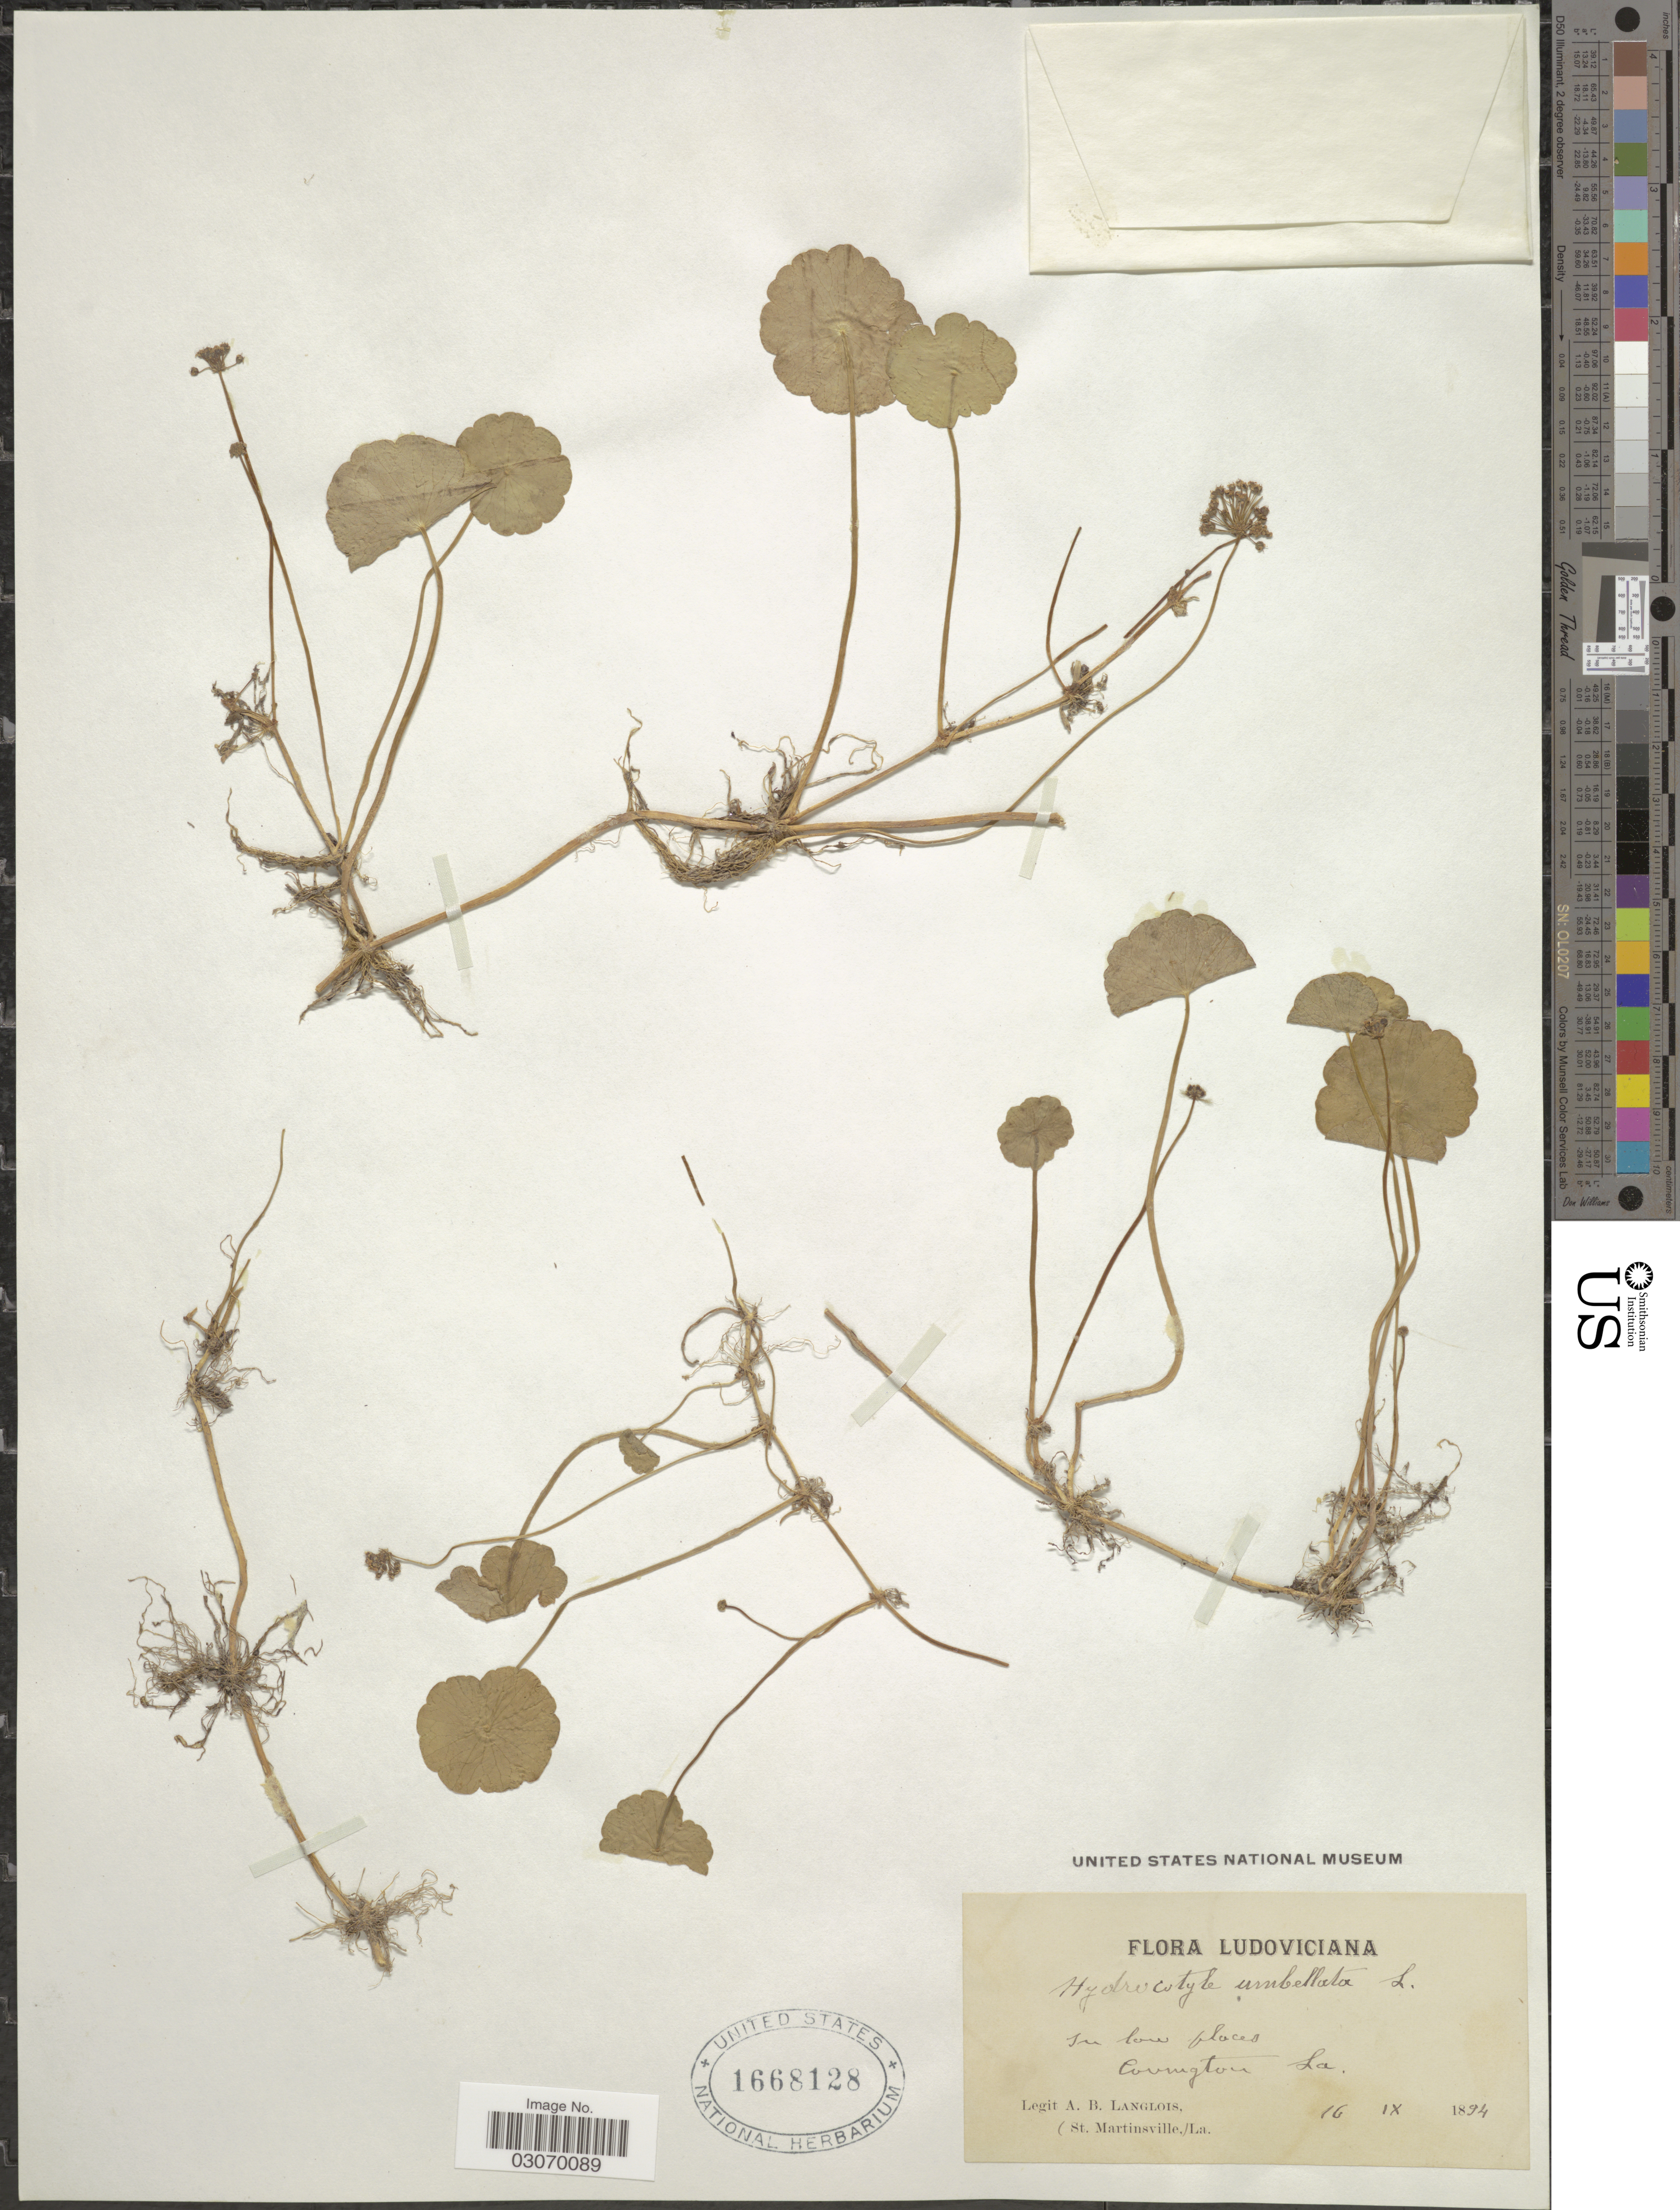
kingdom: Plantae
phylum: Tracheophyta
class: Magnoliopsida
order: Apiales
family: Araliaceae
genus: Hydrocotyle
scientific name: Hydrocotyle umbellata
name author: L.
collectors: A. Langlois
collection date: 1894-09-16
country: United States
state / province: Louisiana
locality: Covington.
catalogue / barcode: US 1668128